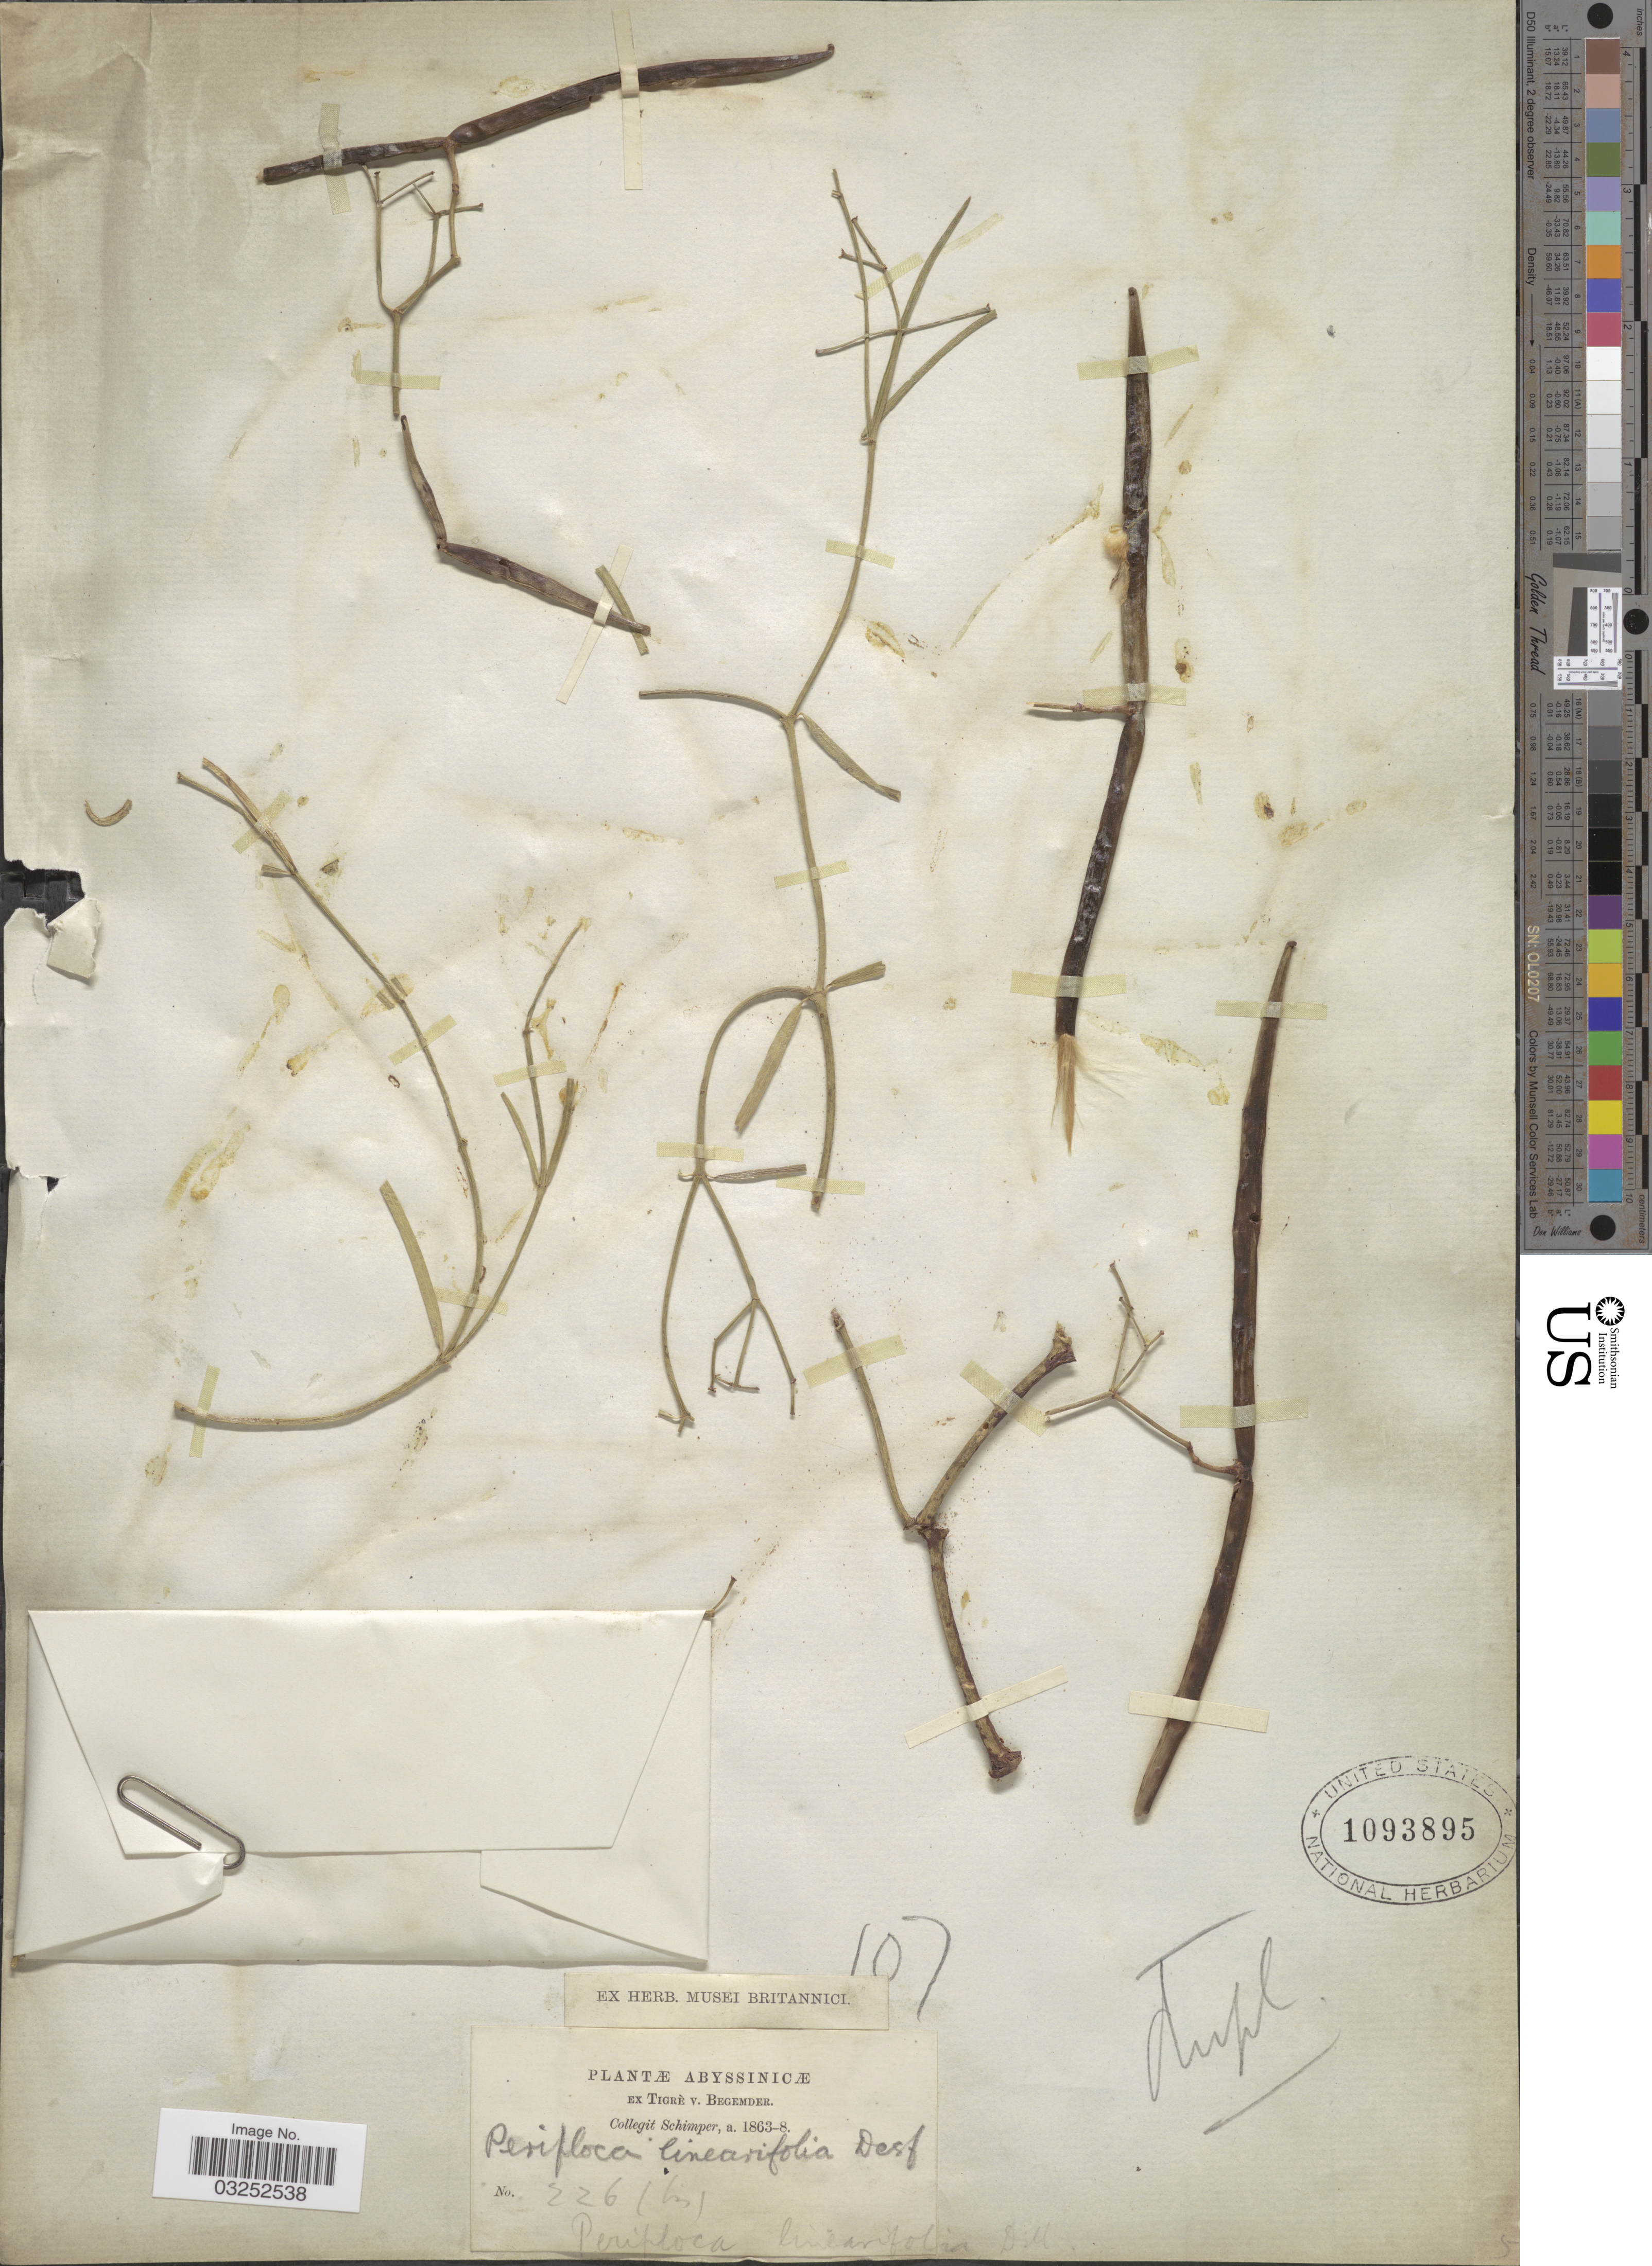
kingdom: Plantae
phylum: Tracheophyta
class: Magnoliopsida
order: Gentianales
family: Apocynaceae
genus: Periploca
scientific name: Periploca linearifolia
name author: Rich. & Quart.-Dill.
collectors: -. Schimper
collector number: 226 (bis)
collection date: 1863/1868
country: Eritrea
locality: Abyssinicæ.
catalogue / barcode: US 1093895